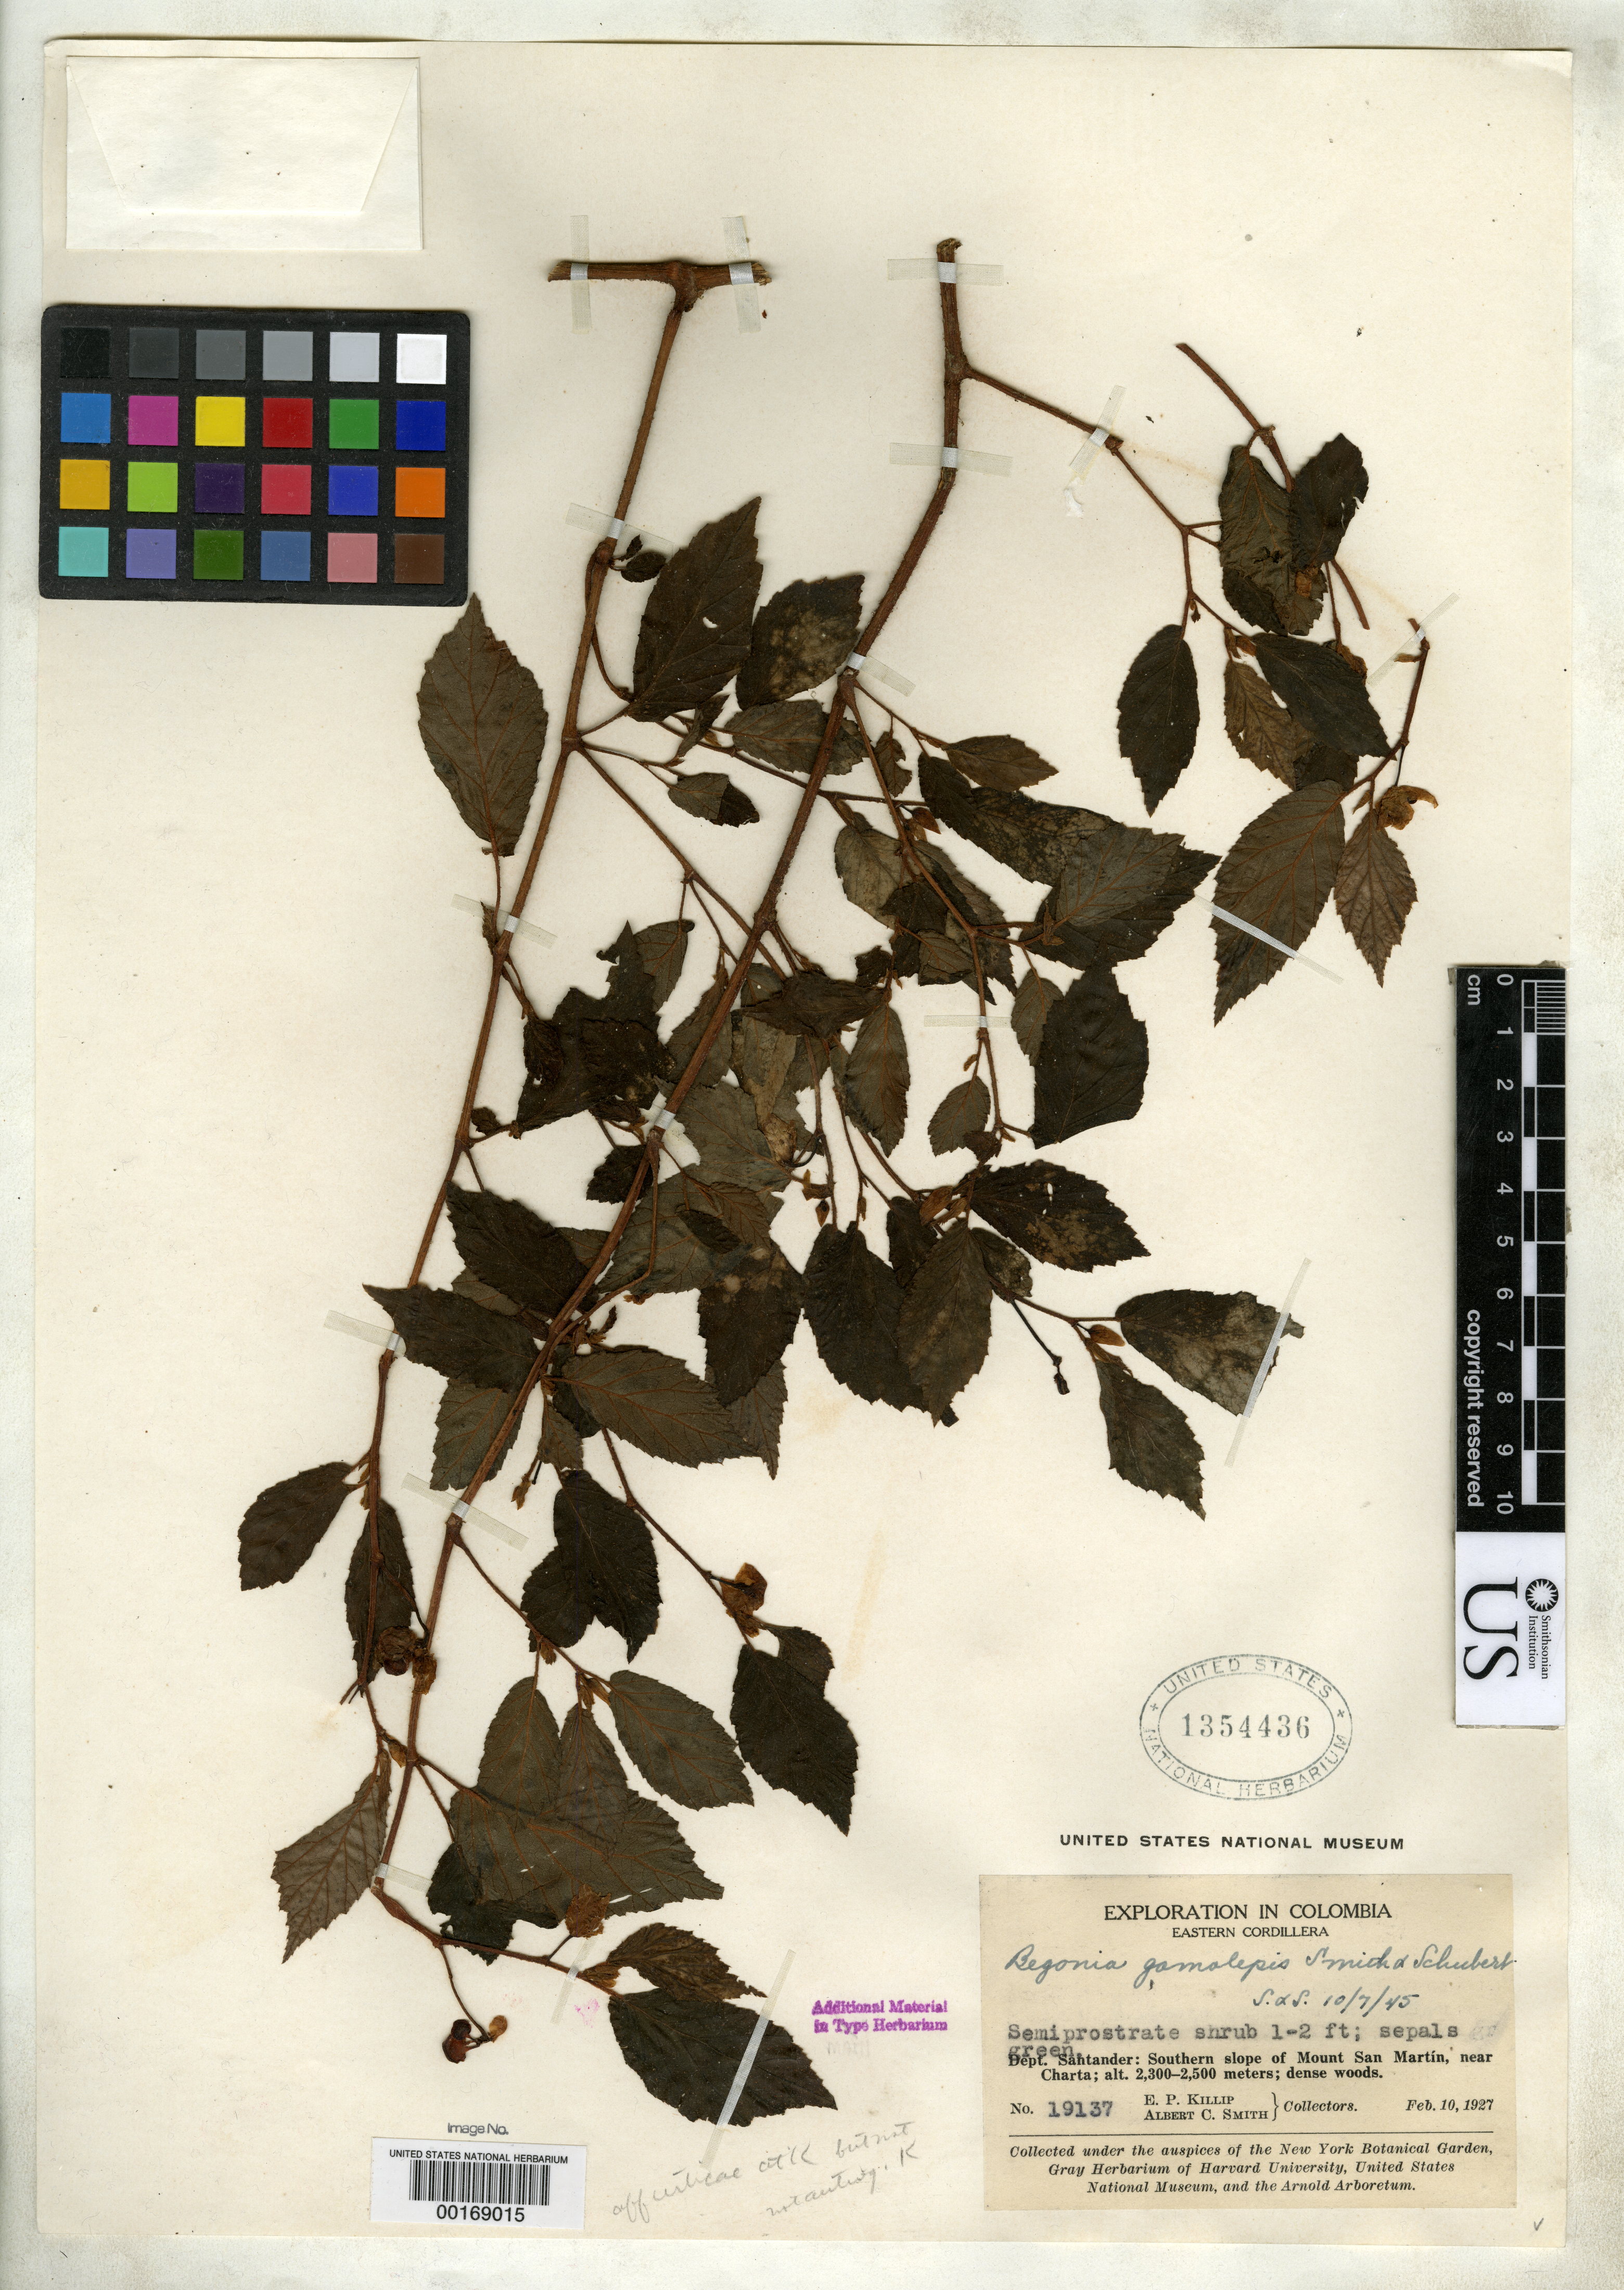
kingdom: Plantae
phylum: Tracheophyta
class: Magnoliopsida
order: Cucurbitales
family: Begoniaceae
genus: Begonia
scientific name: Begonia gamolepis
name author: L.B. Sm. & B.G. Schub.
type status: Isotype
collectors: E. P. Killip & A. C. Smith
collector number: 19137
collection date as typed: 10 Feb 1927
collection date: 1927-02-10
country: Colombia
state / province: Santander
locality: Southern slope of Mount San Martin, near Charta.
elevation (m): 2300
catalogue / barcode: US 1354436